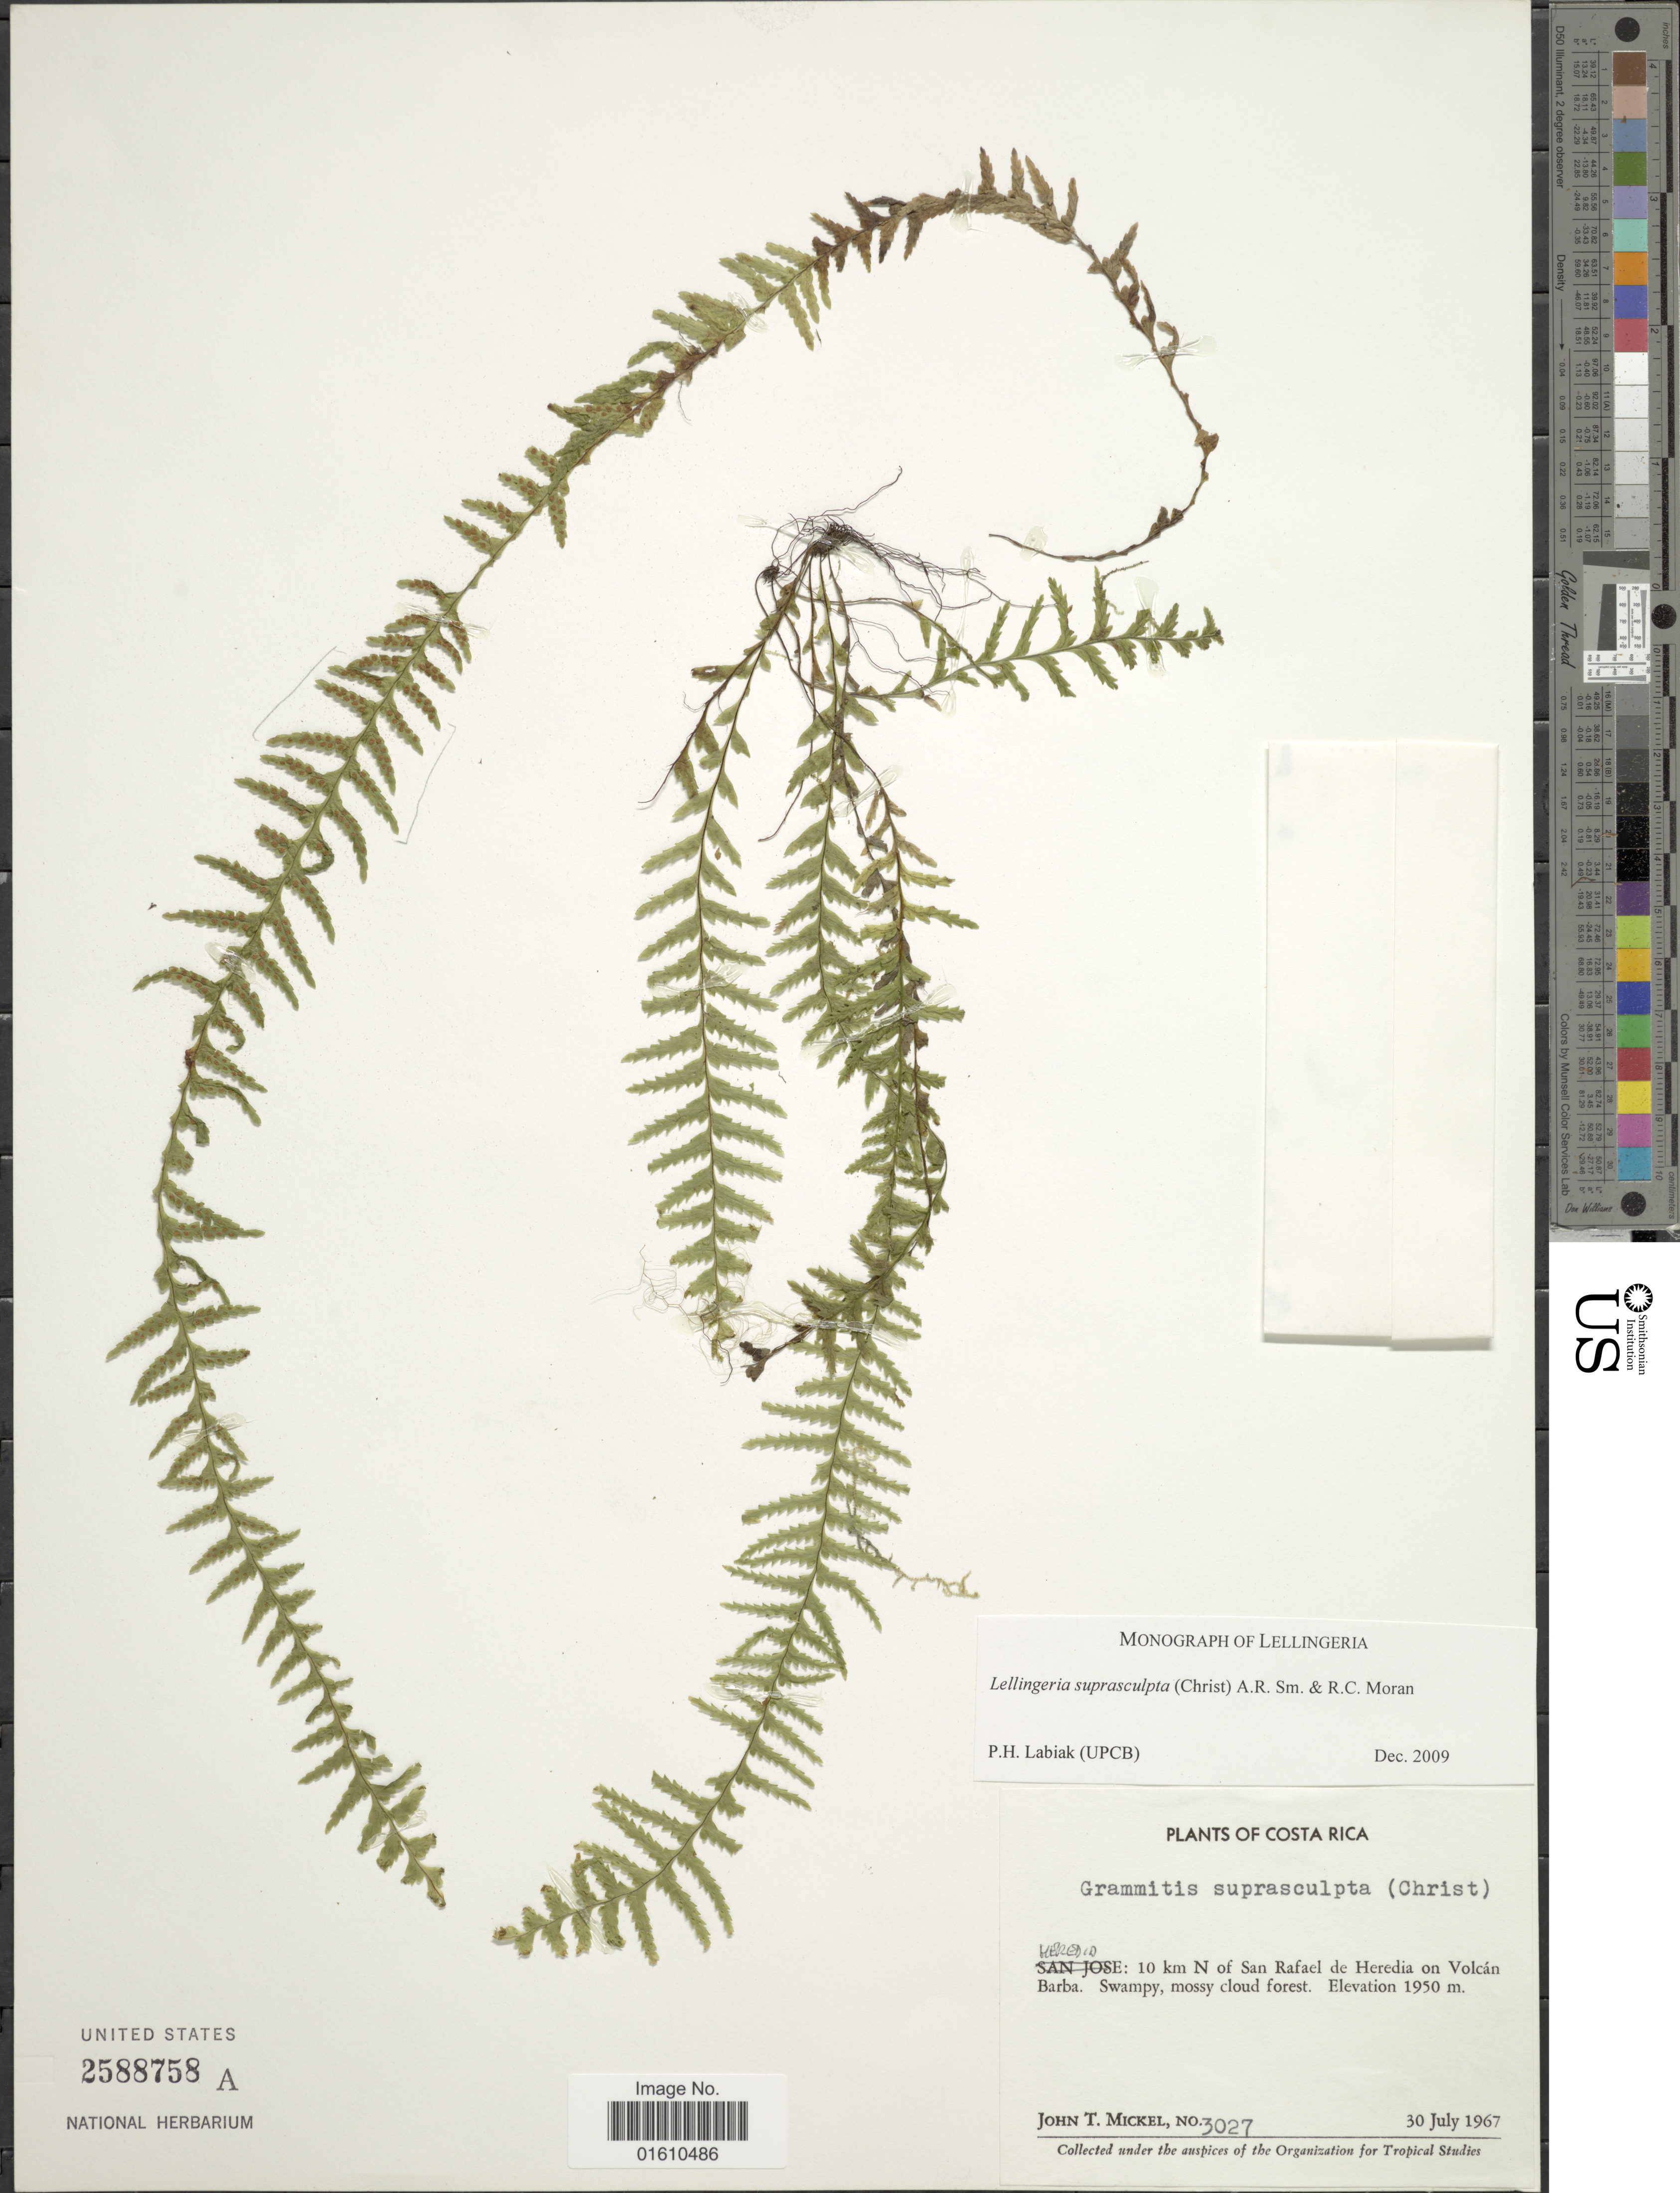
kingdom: Plantae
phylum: Tracheophyta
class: Polypodiopsida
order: Polypodiales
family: Polypodiaceae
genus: Lellingeria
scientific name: Lellingeria suprasculpta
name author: (Christ) A.R. Sm. & R.C. Moran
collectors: J. T. Mickel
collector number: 3027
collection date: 1967-07-30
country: Costa Rica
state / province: Heredia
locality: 10 km N of San Rafael de Heredia on Volcán Barba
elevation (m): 1950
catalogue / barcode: US 2588758A